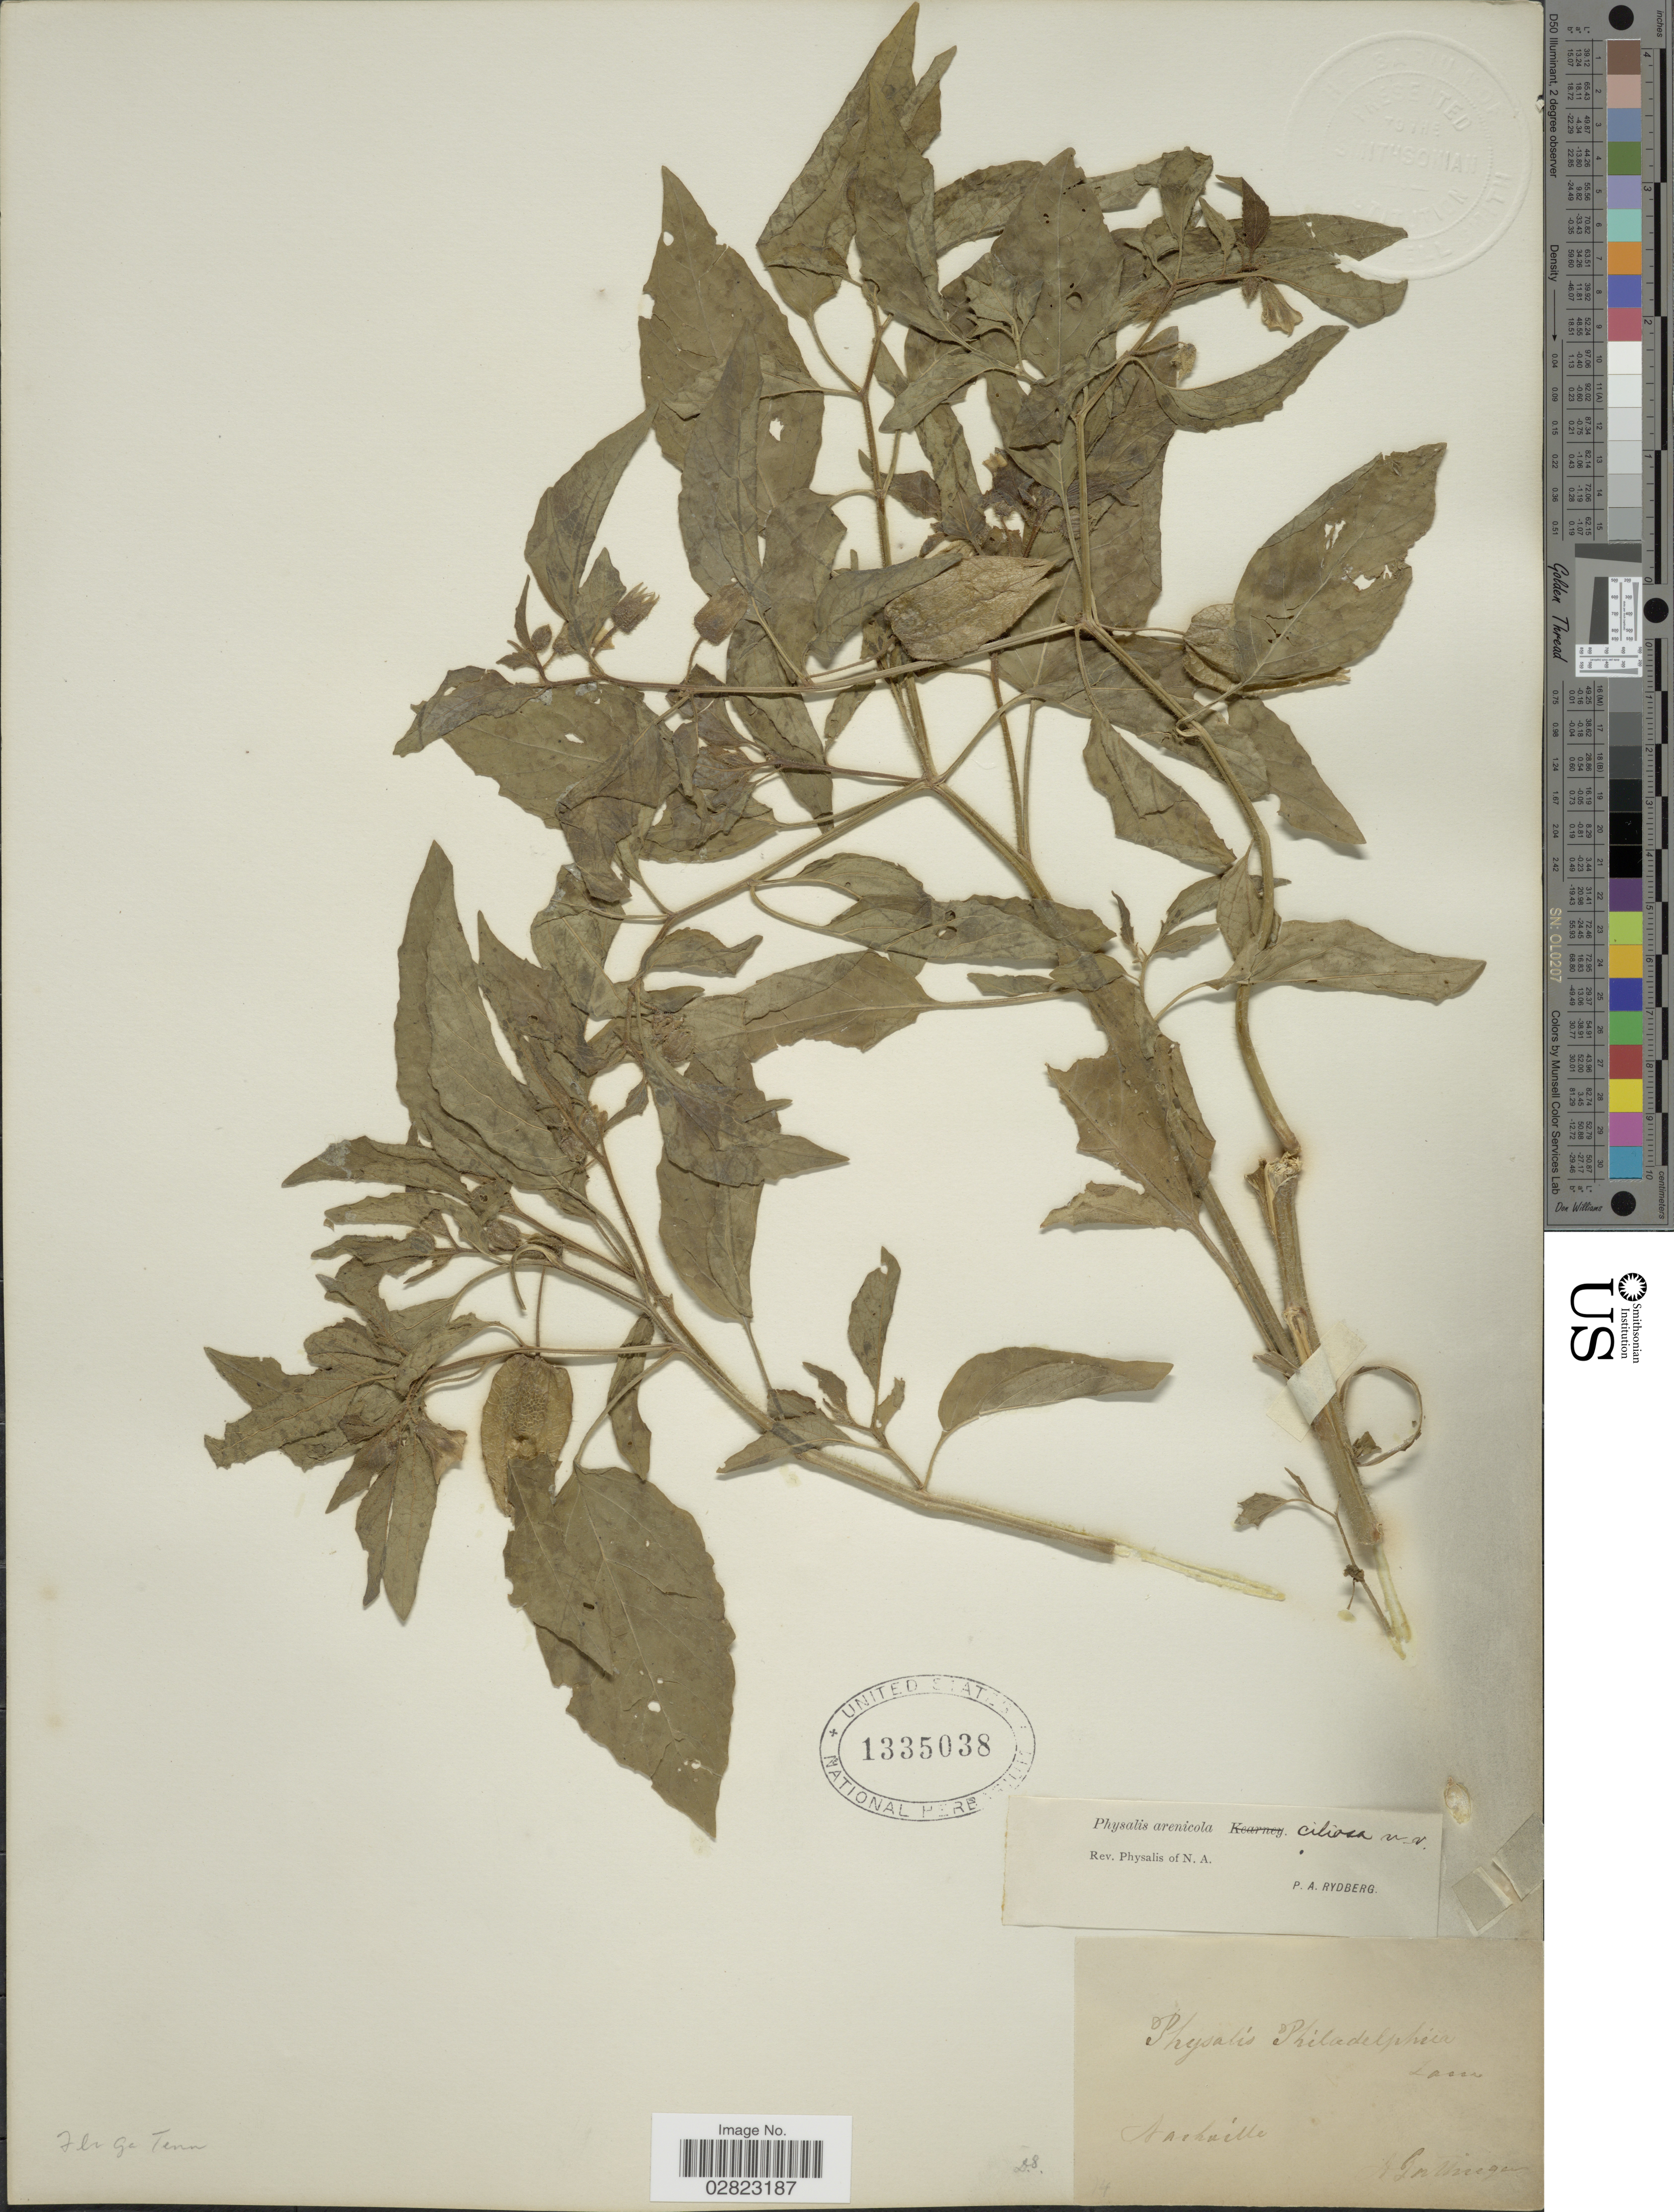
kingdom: Plantae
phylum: Tracheophyta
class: Magnoliopsida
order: Solanales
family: Solanaceae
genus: Physalis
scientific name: Physalis arenicola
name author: Kearney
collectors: A. Gallinger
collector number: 14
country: United States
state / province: Tennessee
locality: Nashville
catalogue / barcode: US 1335038